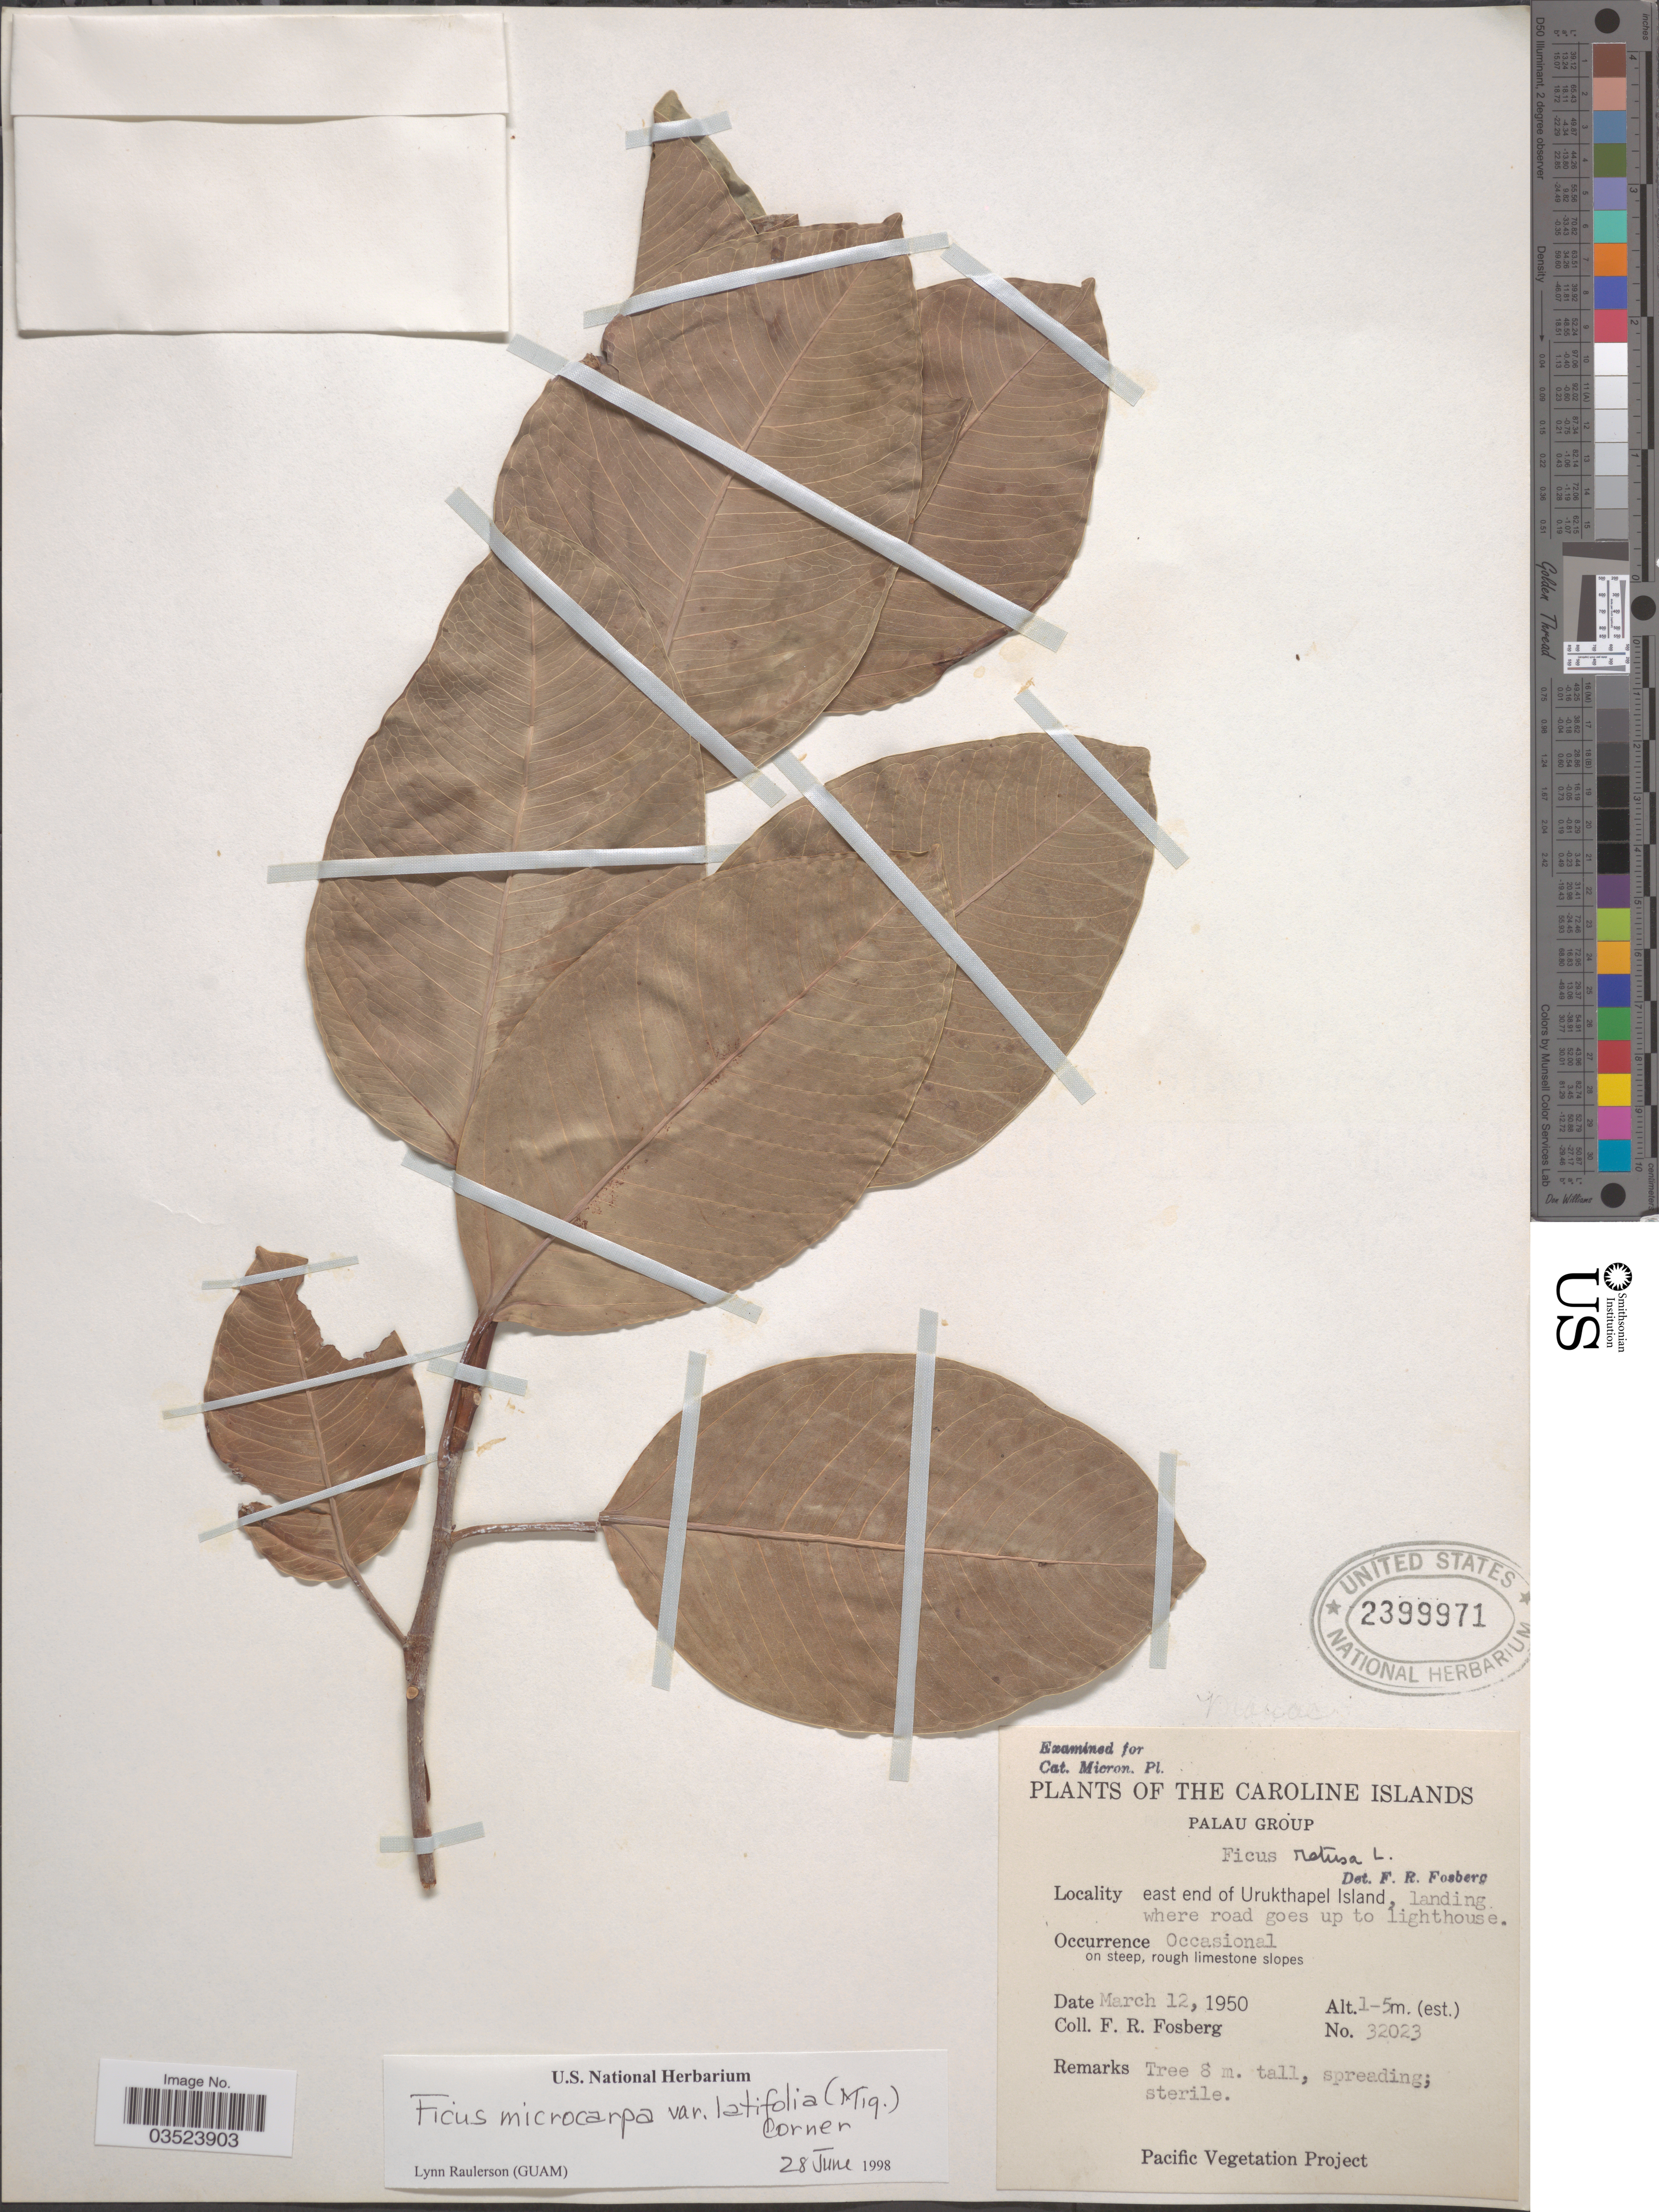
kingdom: Plantae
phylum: Tracheophyta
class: Magnoliopsida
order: Rosales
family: Moraceae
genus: Ficus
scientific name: Ficus microcarpa var. latifolia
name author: (Miq.) Corner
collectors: F. R. Fosberg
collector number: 32023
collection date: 1950-03-12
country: Palau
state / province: Koror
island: Ngeruktabel [Urukthapel]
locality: The Caroline Islands. Palau Group. East end of Urukthapel Island, landing where road goes up to lighthouse.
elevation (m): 1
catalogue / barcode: US 2399971